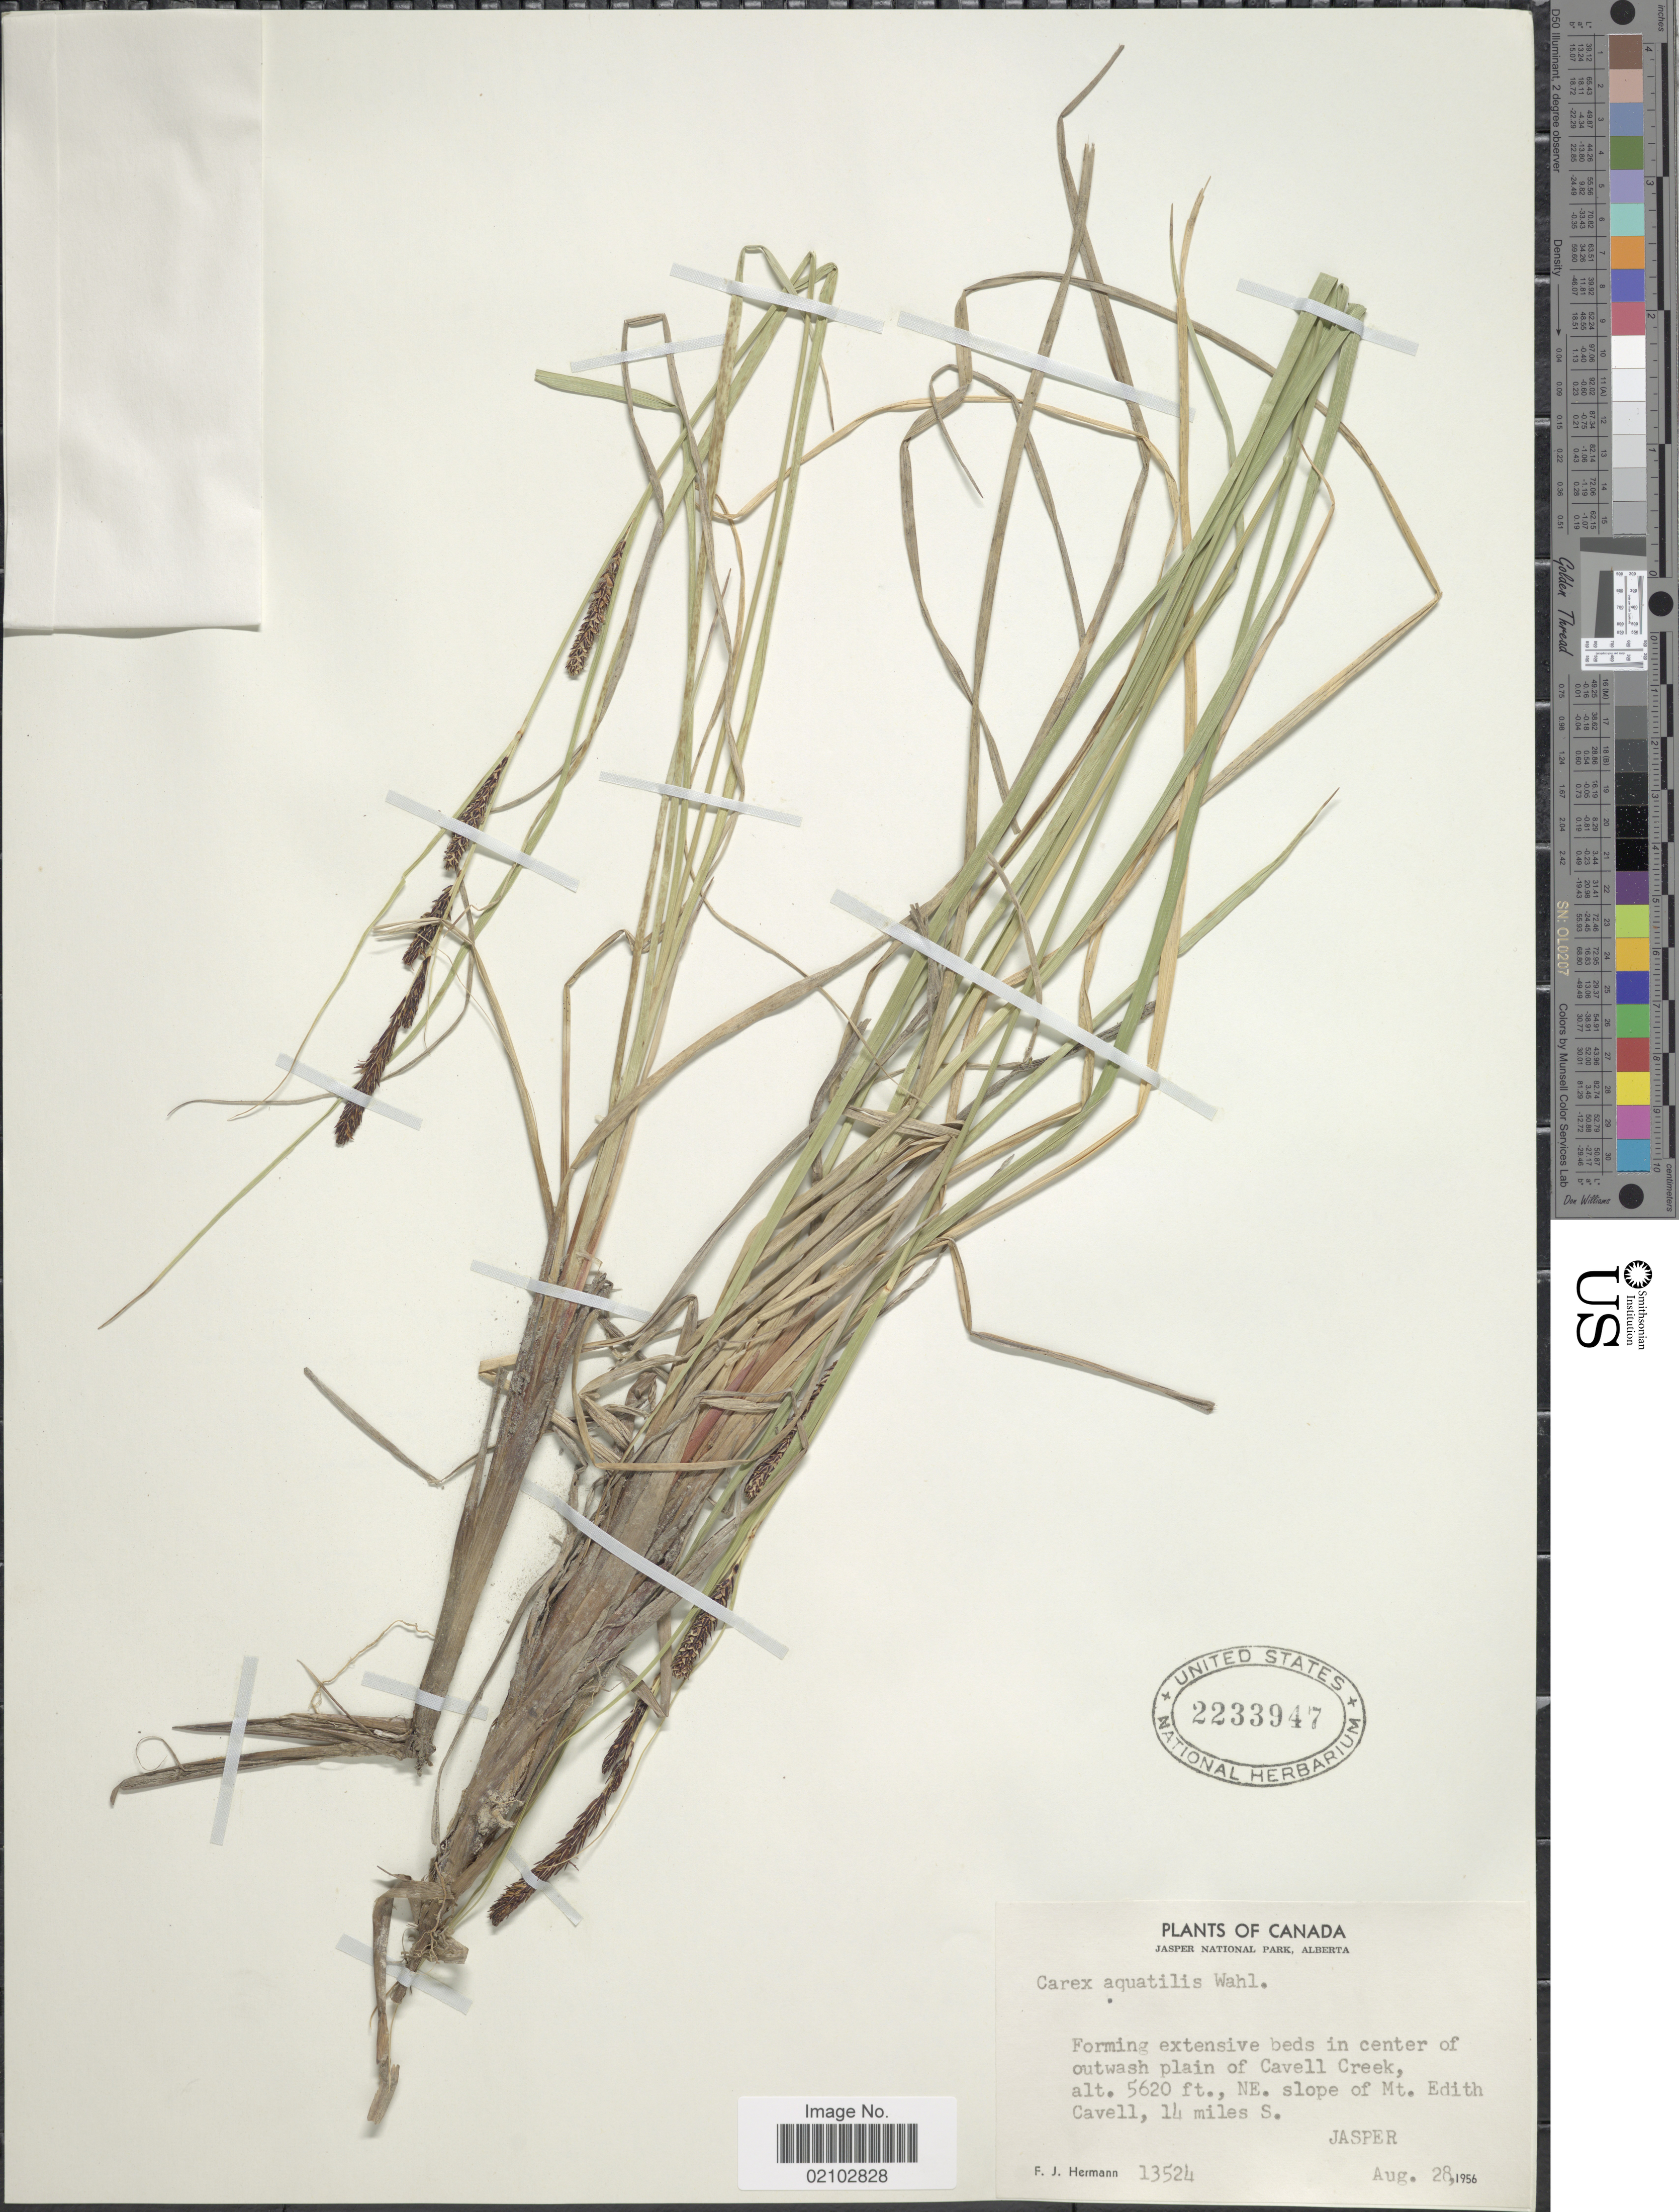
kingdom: Plantae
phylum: Tracheophyta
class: Liliopsida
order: Poales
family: Cyperaceae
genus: Carex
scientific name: Carex aquatilis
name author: Wahlenb.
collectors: F. J. Hermann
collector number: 13524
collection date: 1956-08-28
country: Canada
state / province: Alberta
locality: Jasper National Park, forming extensive beds in center of outwash of Cavell Creek, NE. slope of Mt. Edith Cavell, 14 miles S. Jasper.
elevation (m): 1713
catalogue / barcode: US 2233947